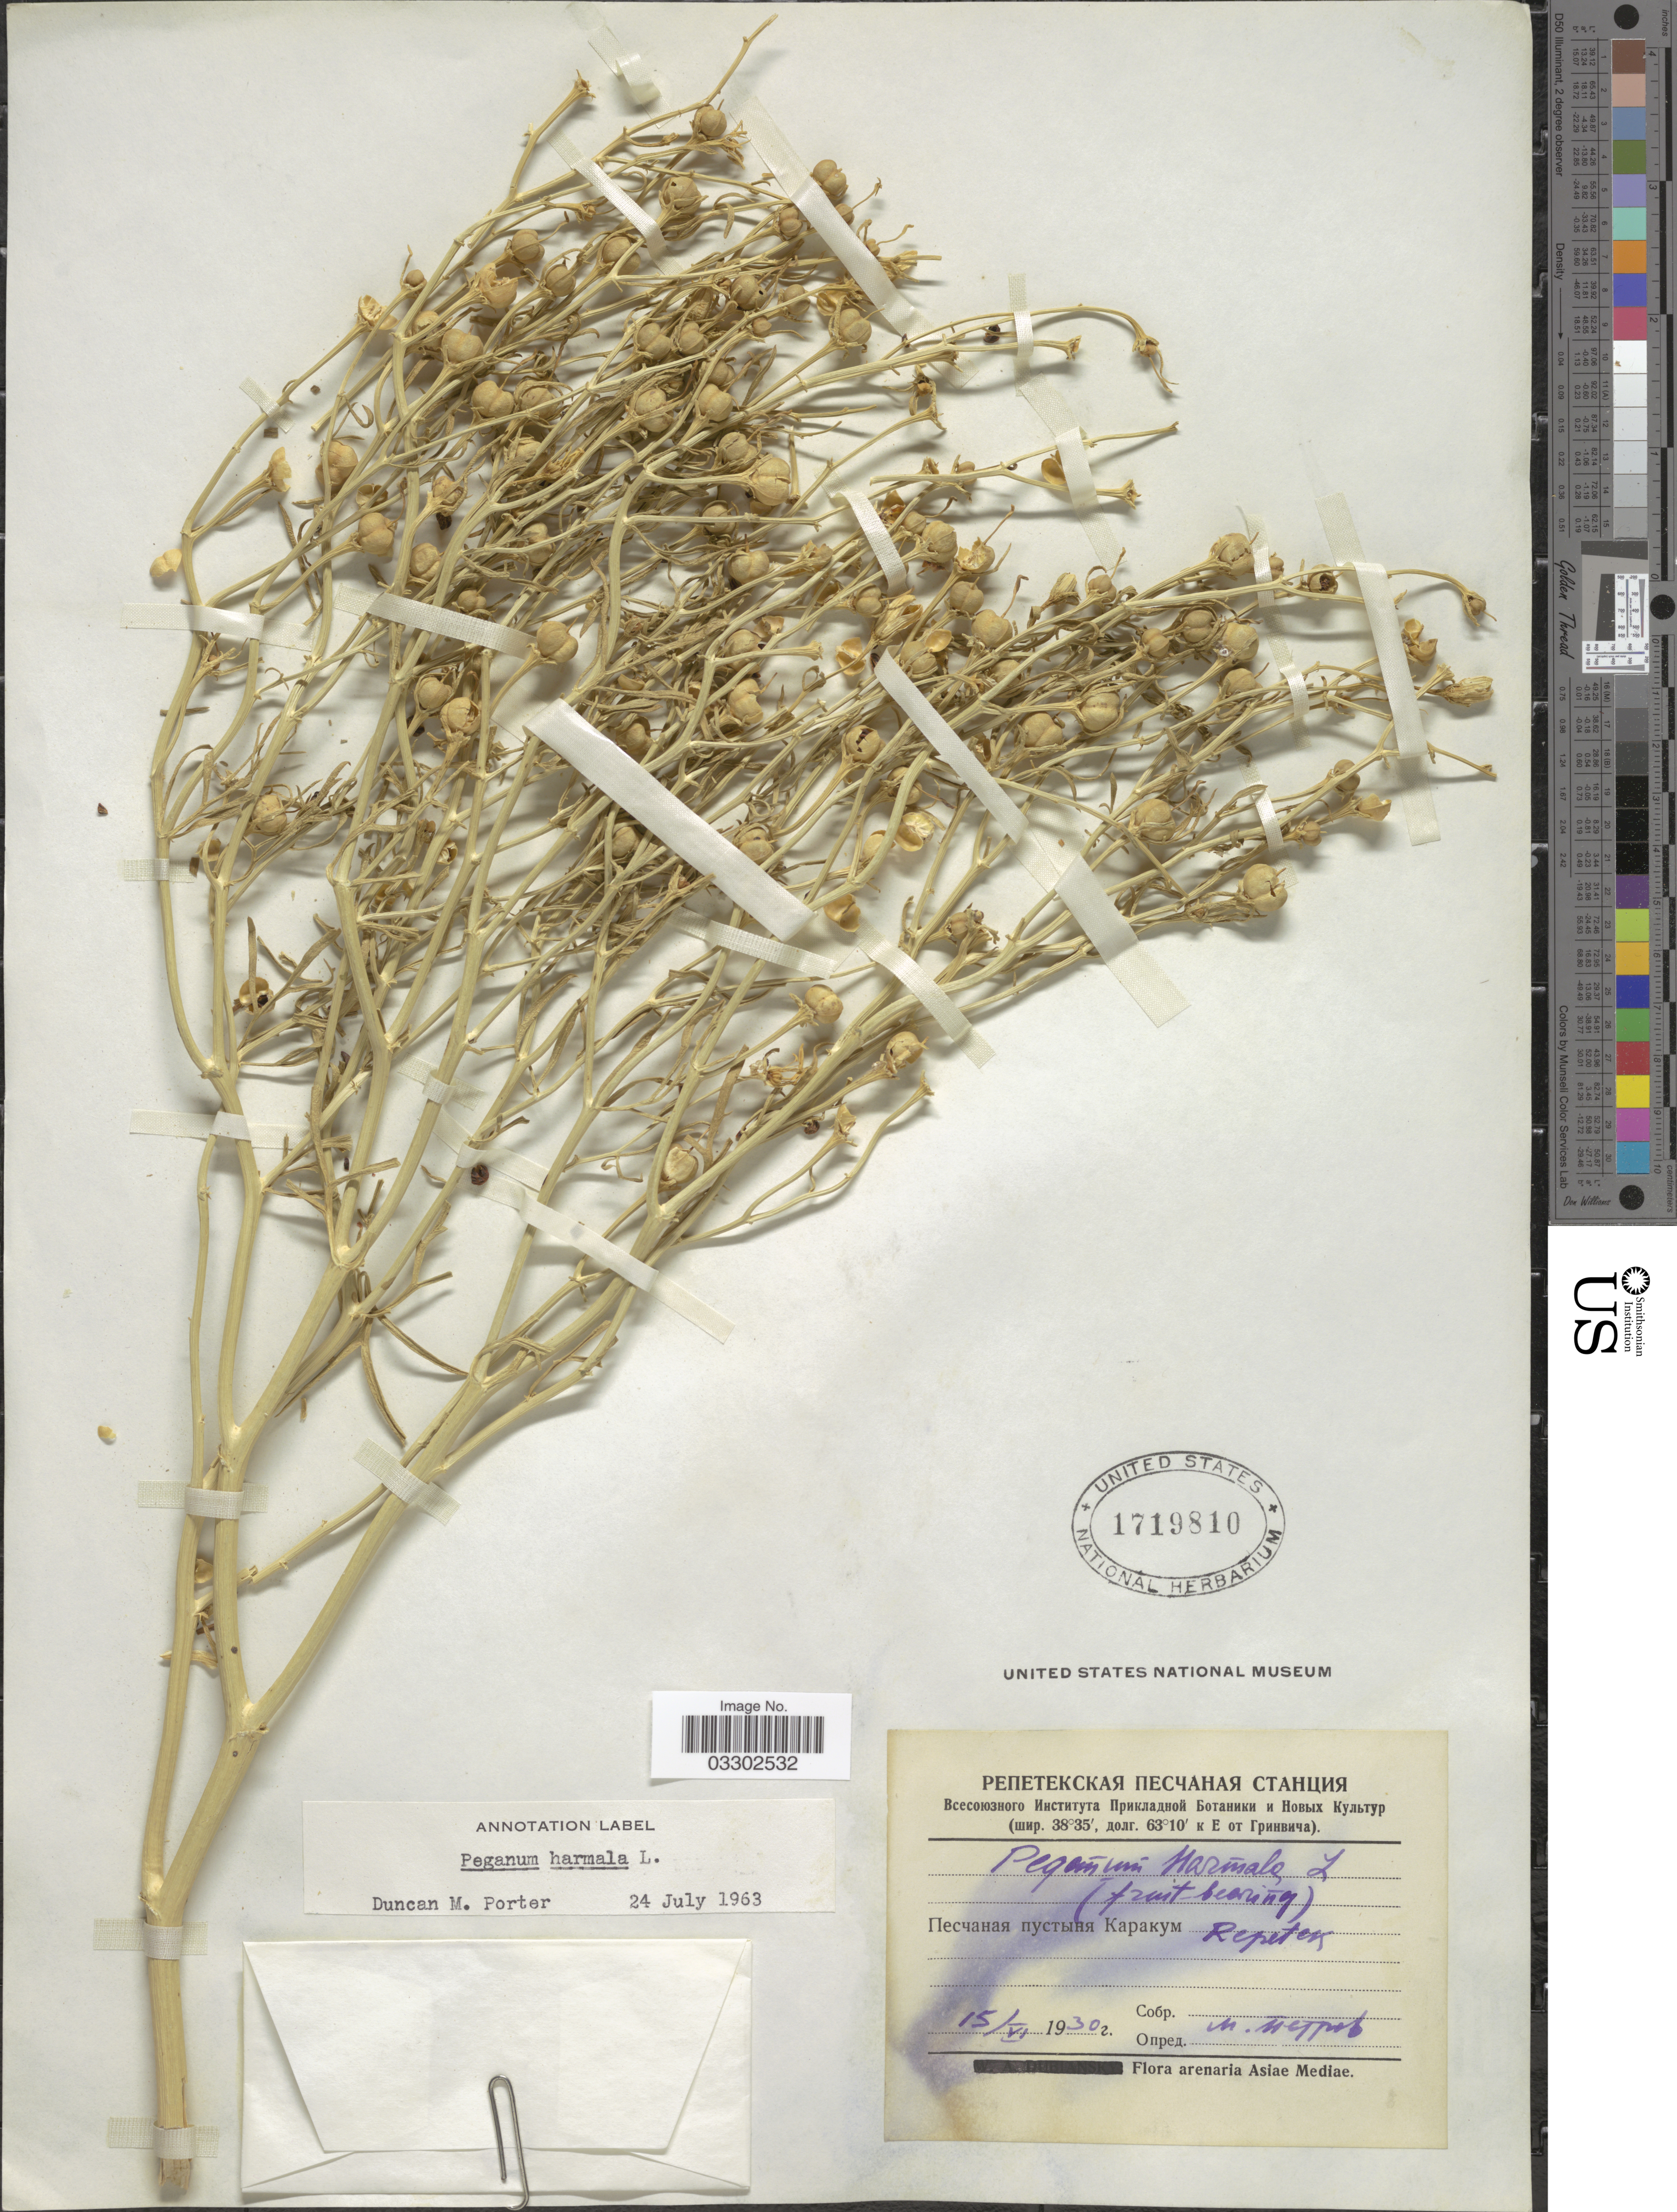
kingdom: Plantae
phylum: Tracheophyta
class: Magnoliopsida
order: Sapindales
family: Tetradiclidaceae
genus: Peganum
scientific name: Peganum harmala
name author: L.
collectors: M. Petrov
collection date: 1930-06-15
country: Turkmenistan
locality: Karakum Desert, Repetek.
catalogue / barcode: US 1719810